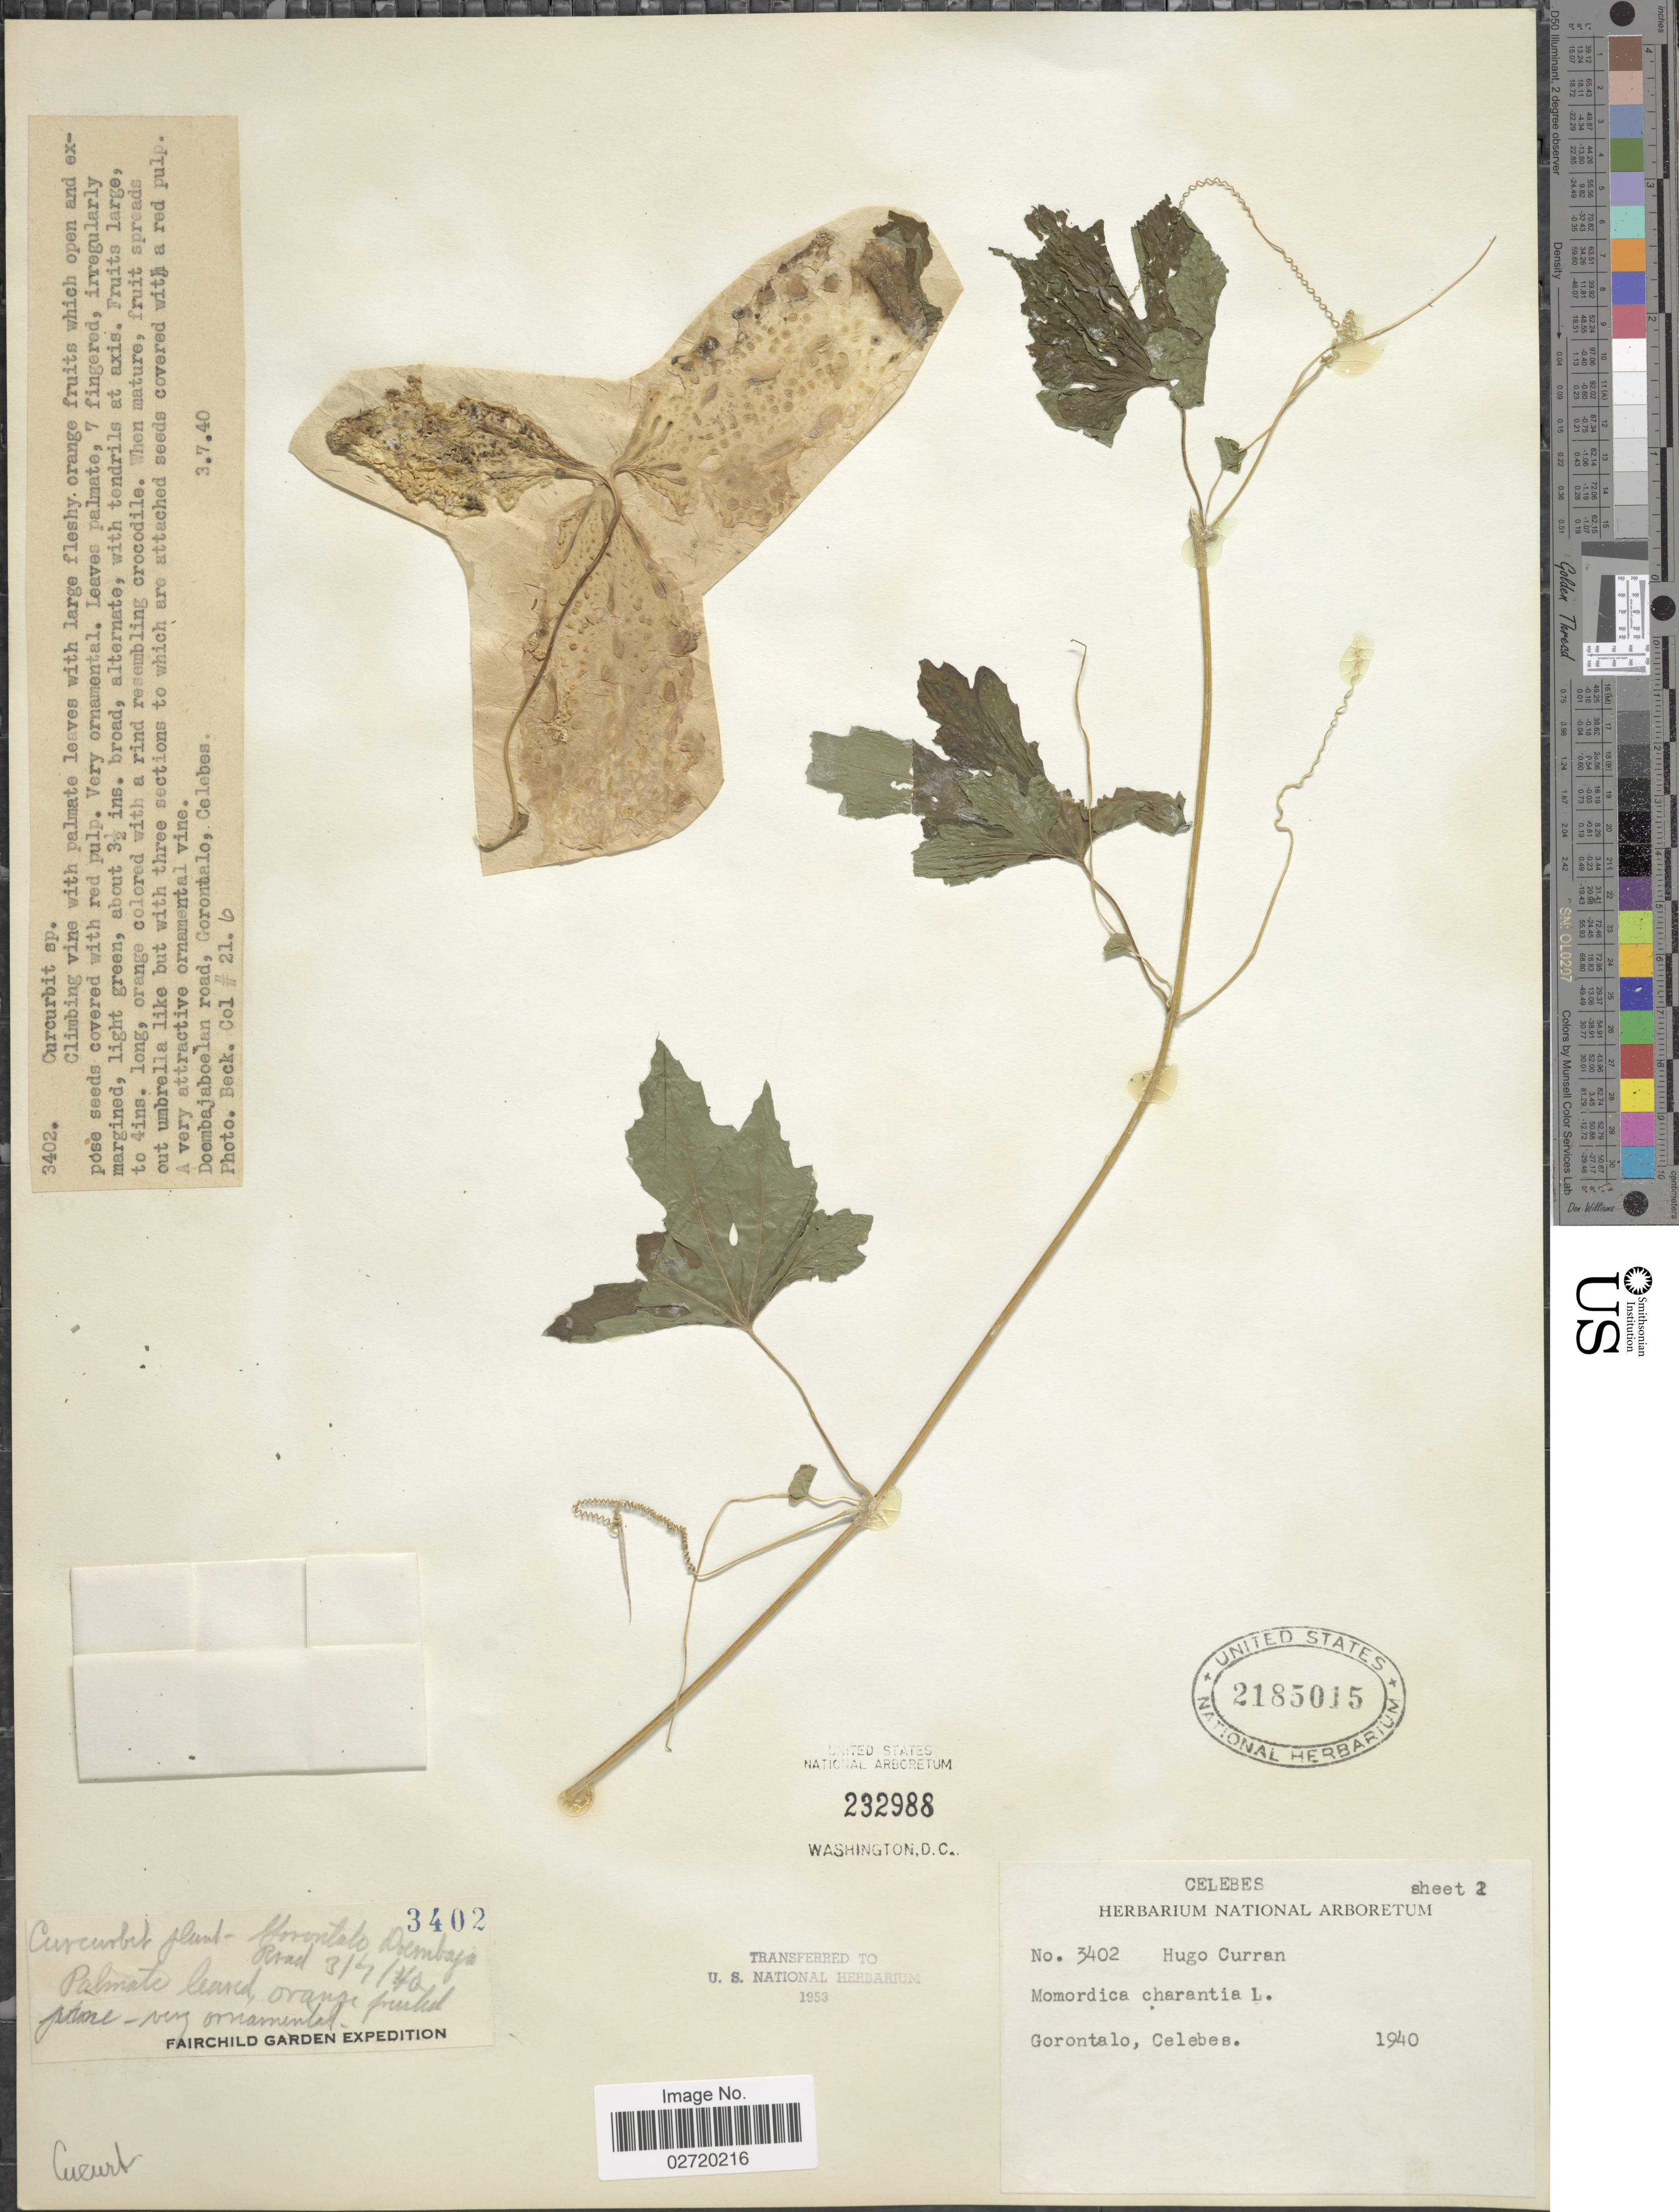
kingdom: Plantae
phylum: Tracheophyta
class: Magnoliopsida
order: Cucurbitales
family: Cucurbitaceae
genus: Momordica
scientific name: Momordica charantia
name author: L.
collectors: H. Curran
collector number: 3402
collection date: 1940-07-03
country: Indonesia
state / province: Sulawesi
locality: Celebes, Goronjtalo, Doembajaboelan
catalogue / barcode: US 2185015